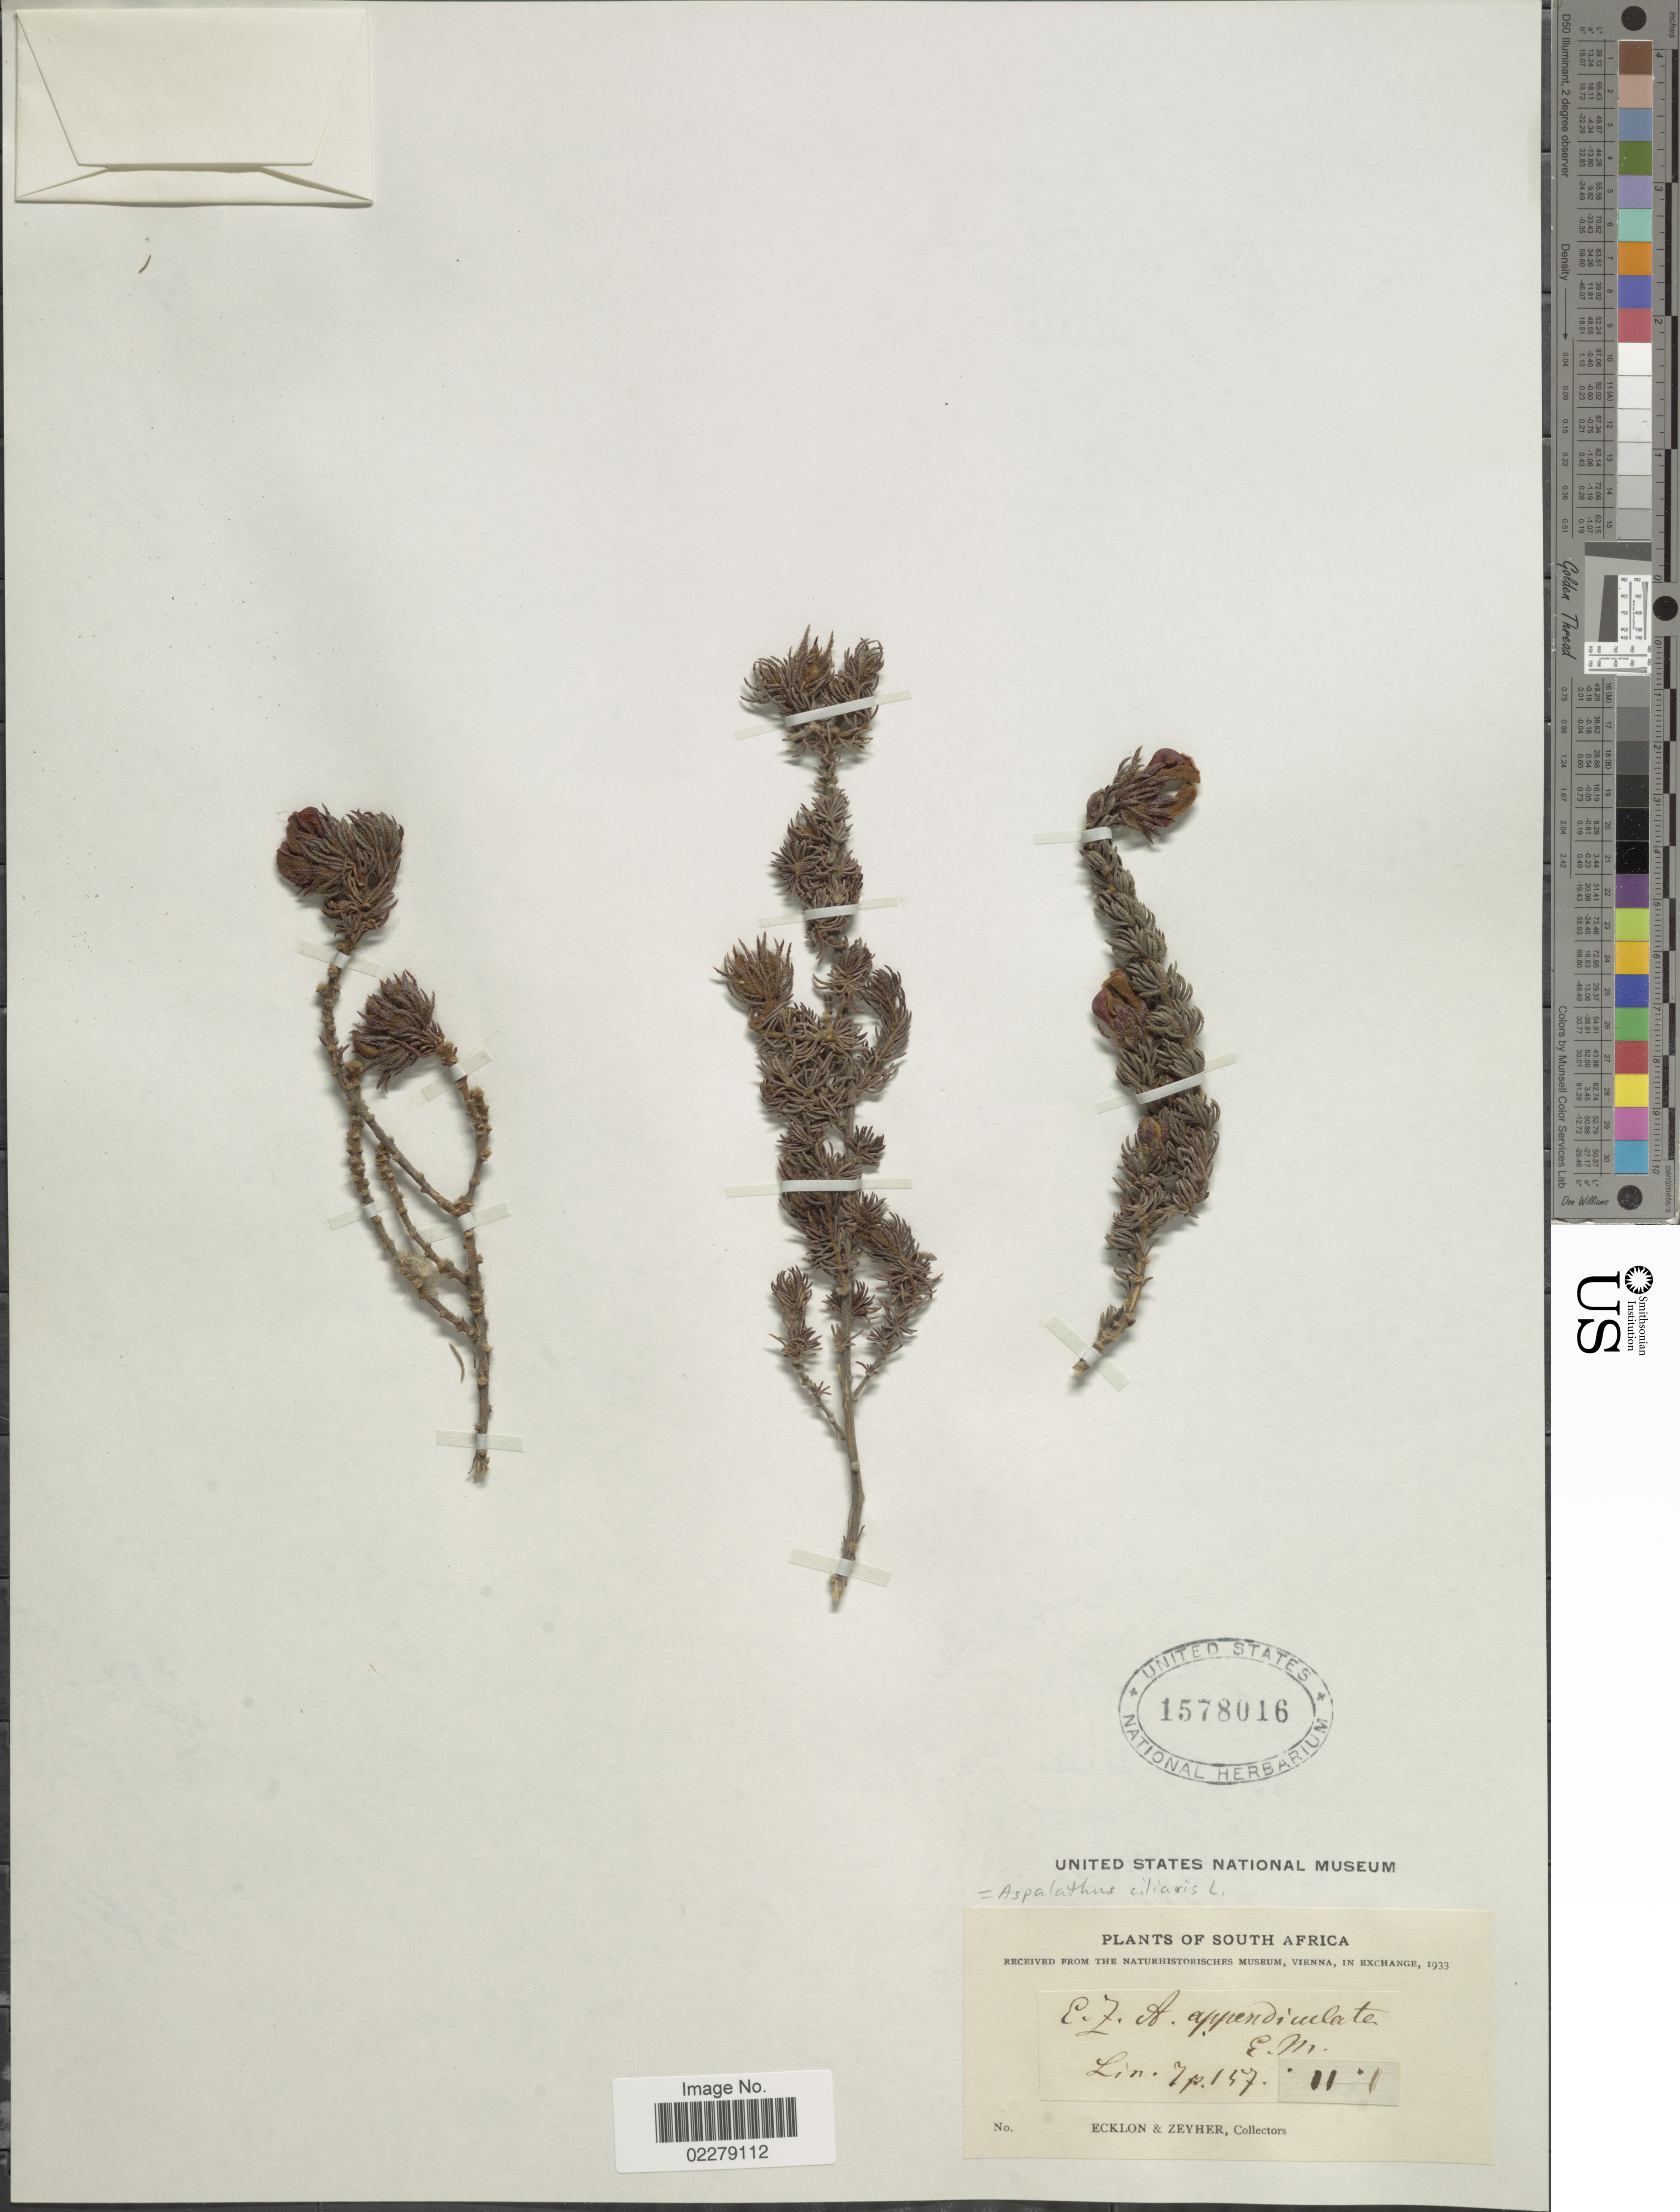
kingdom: Plantae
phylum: Tracheophyta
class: Magnoliopsida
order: Fabales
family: Fabaceae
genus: Aspalathus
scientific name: Aspalathus ciliaris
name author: L.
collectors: -. Ecklon & -. Zeyher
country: South Africa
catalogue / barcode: US 1578016